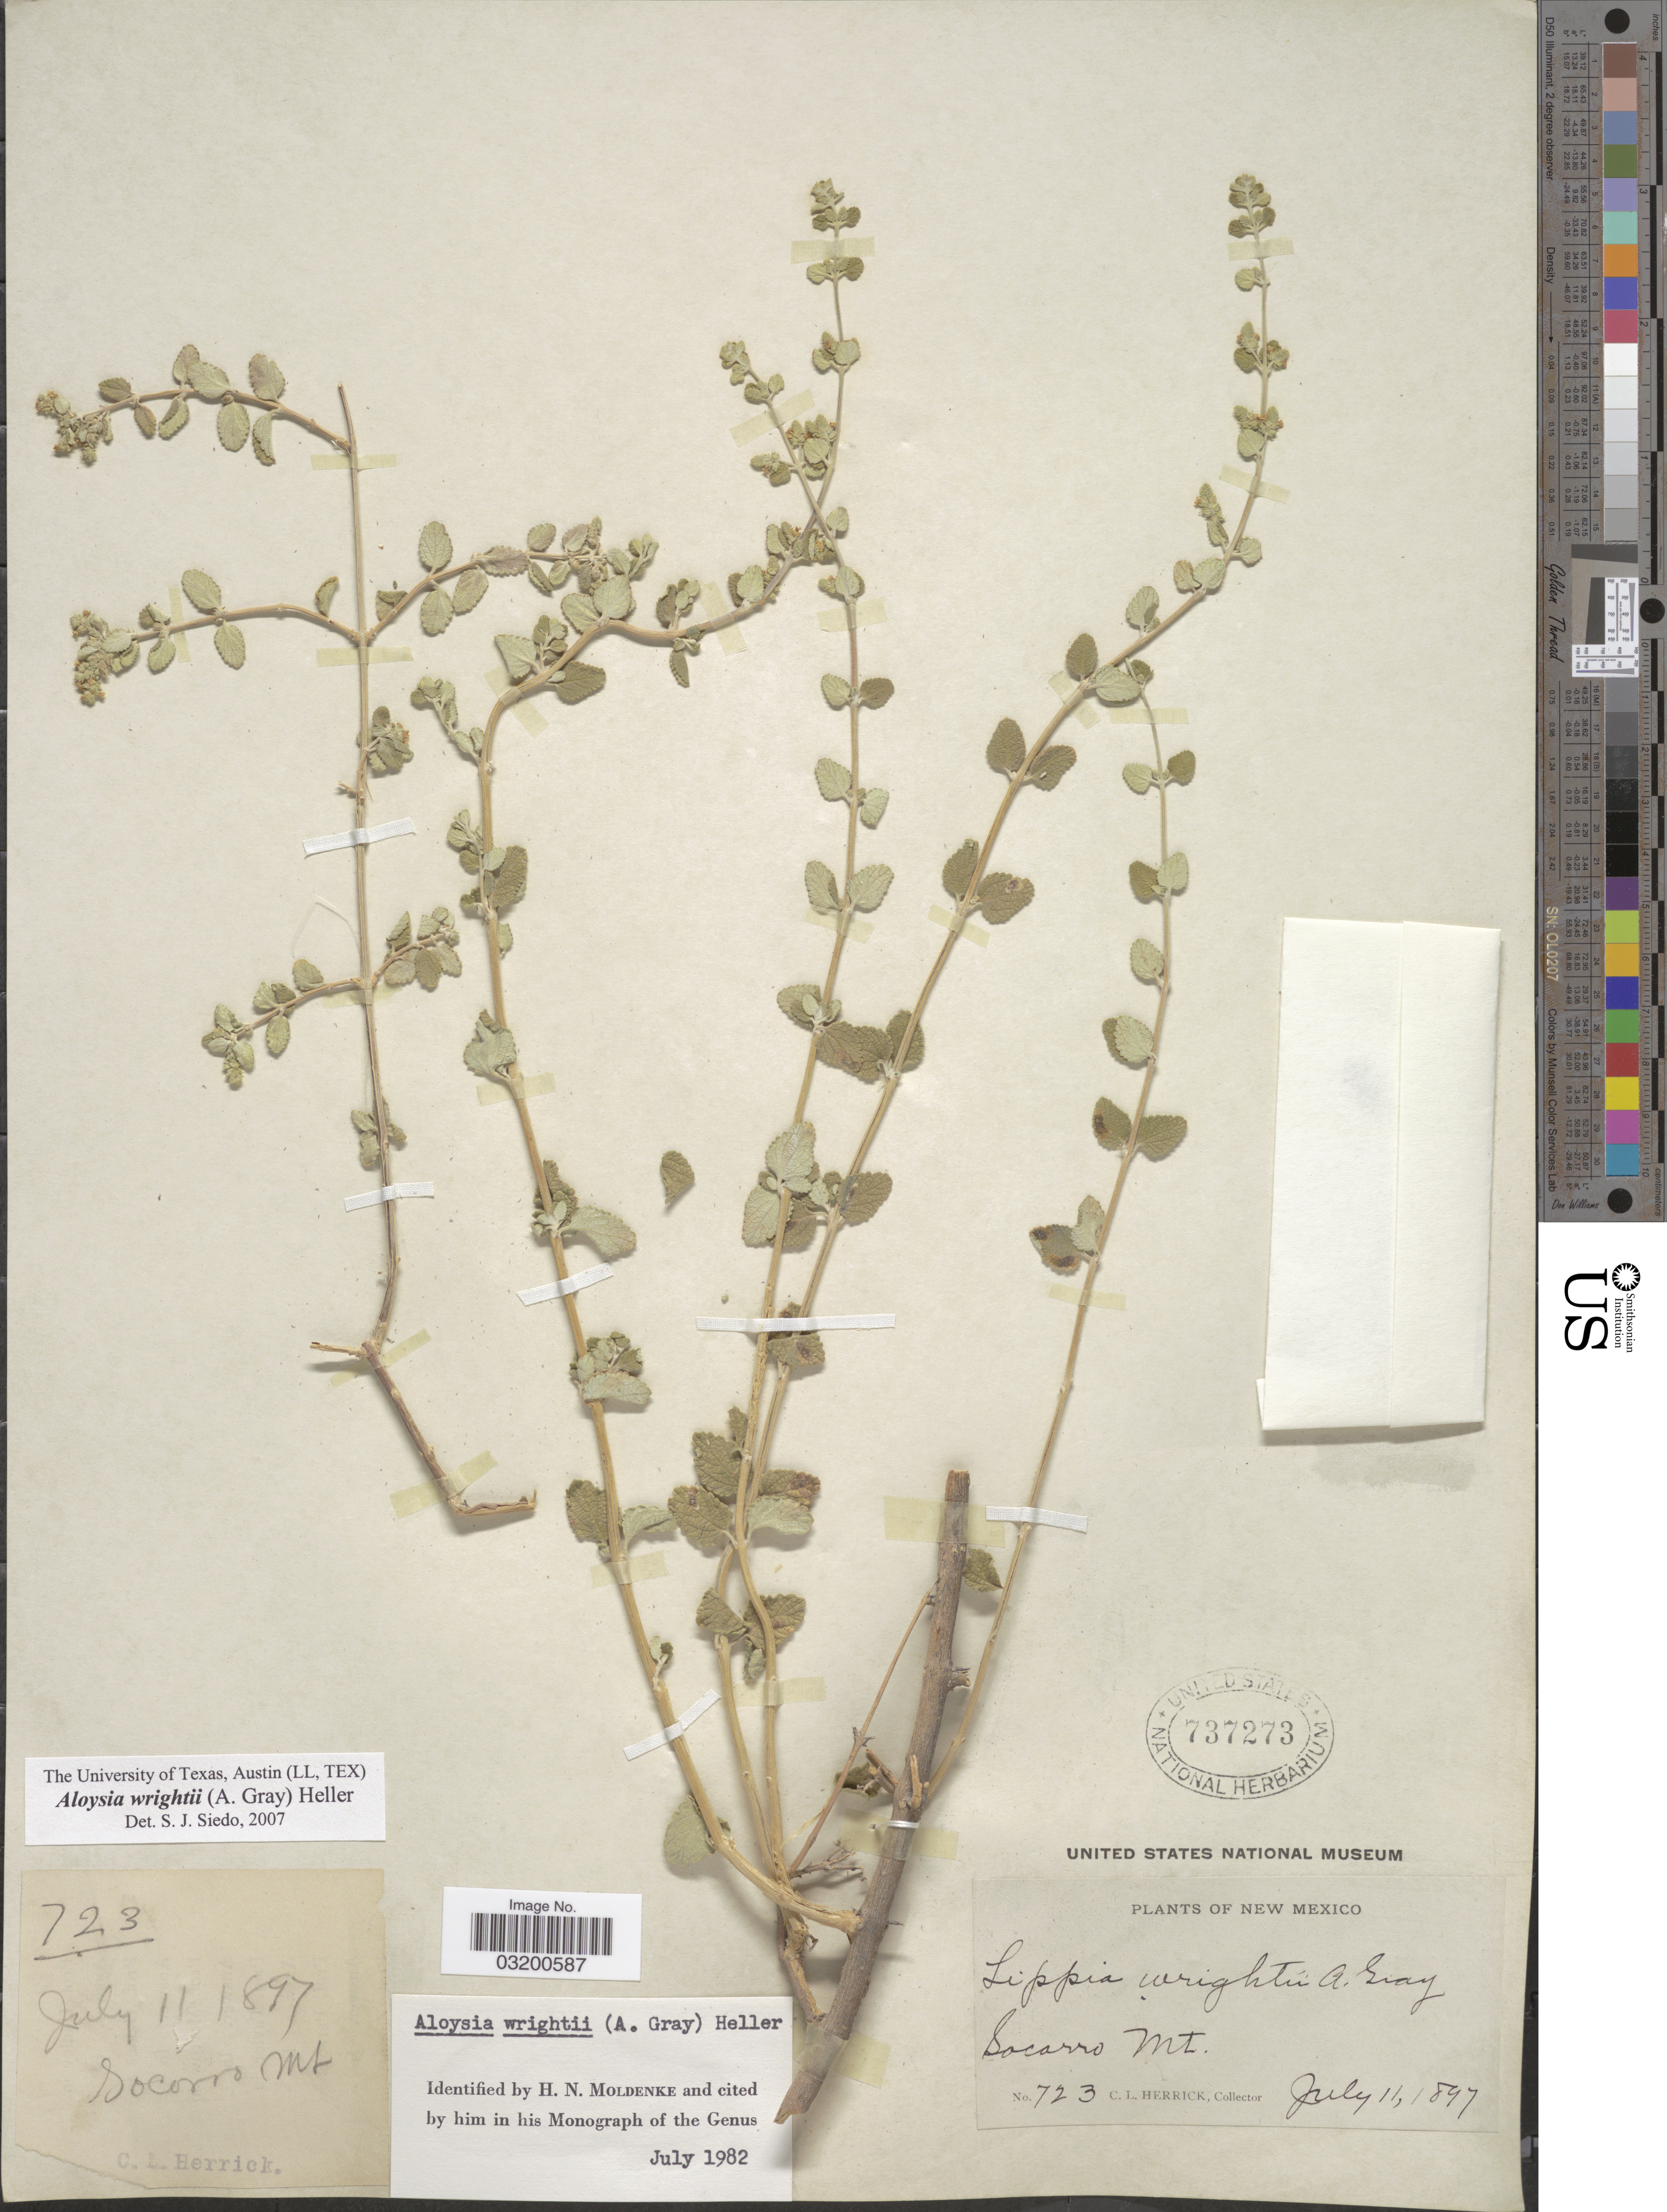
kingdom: Plantae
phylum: Tracheophyta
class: Magnoliopsida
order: Lamiales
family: Verbenaceae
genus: Aloysia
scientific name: Aloysia wrightii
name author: A. Heller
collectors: C. Herrick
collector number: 723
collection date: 1897-07-11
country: United States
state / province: New Mexico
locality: Socorro Mt.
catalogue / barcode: US 737273